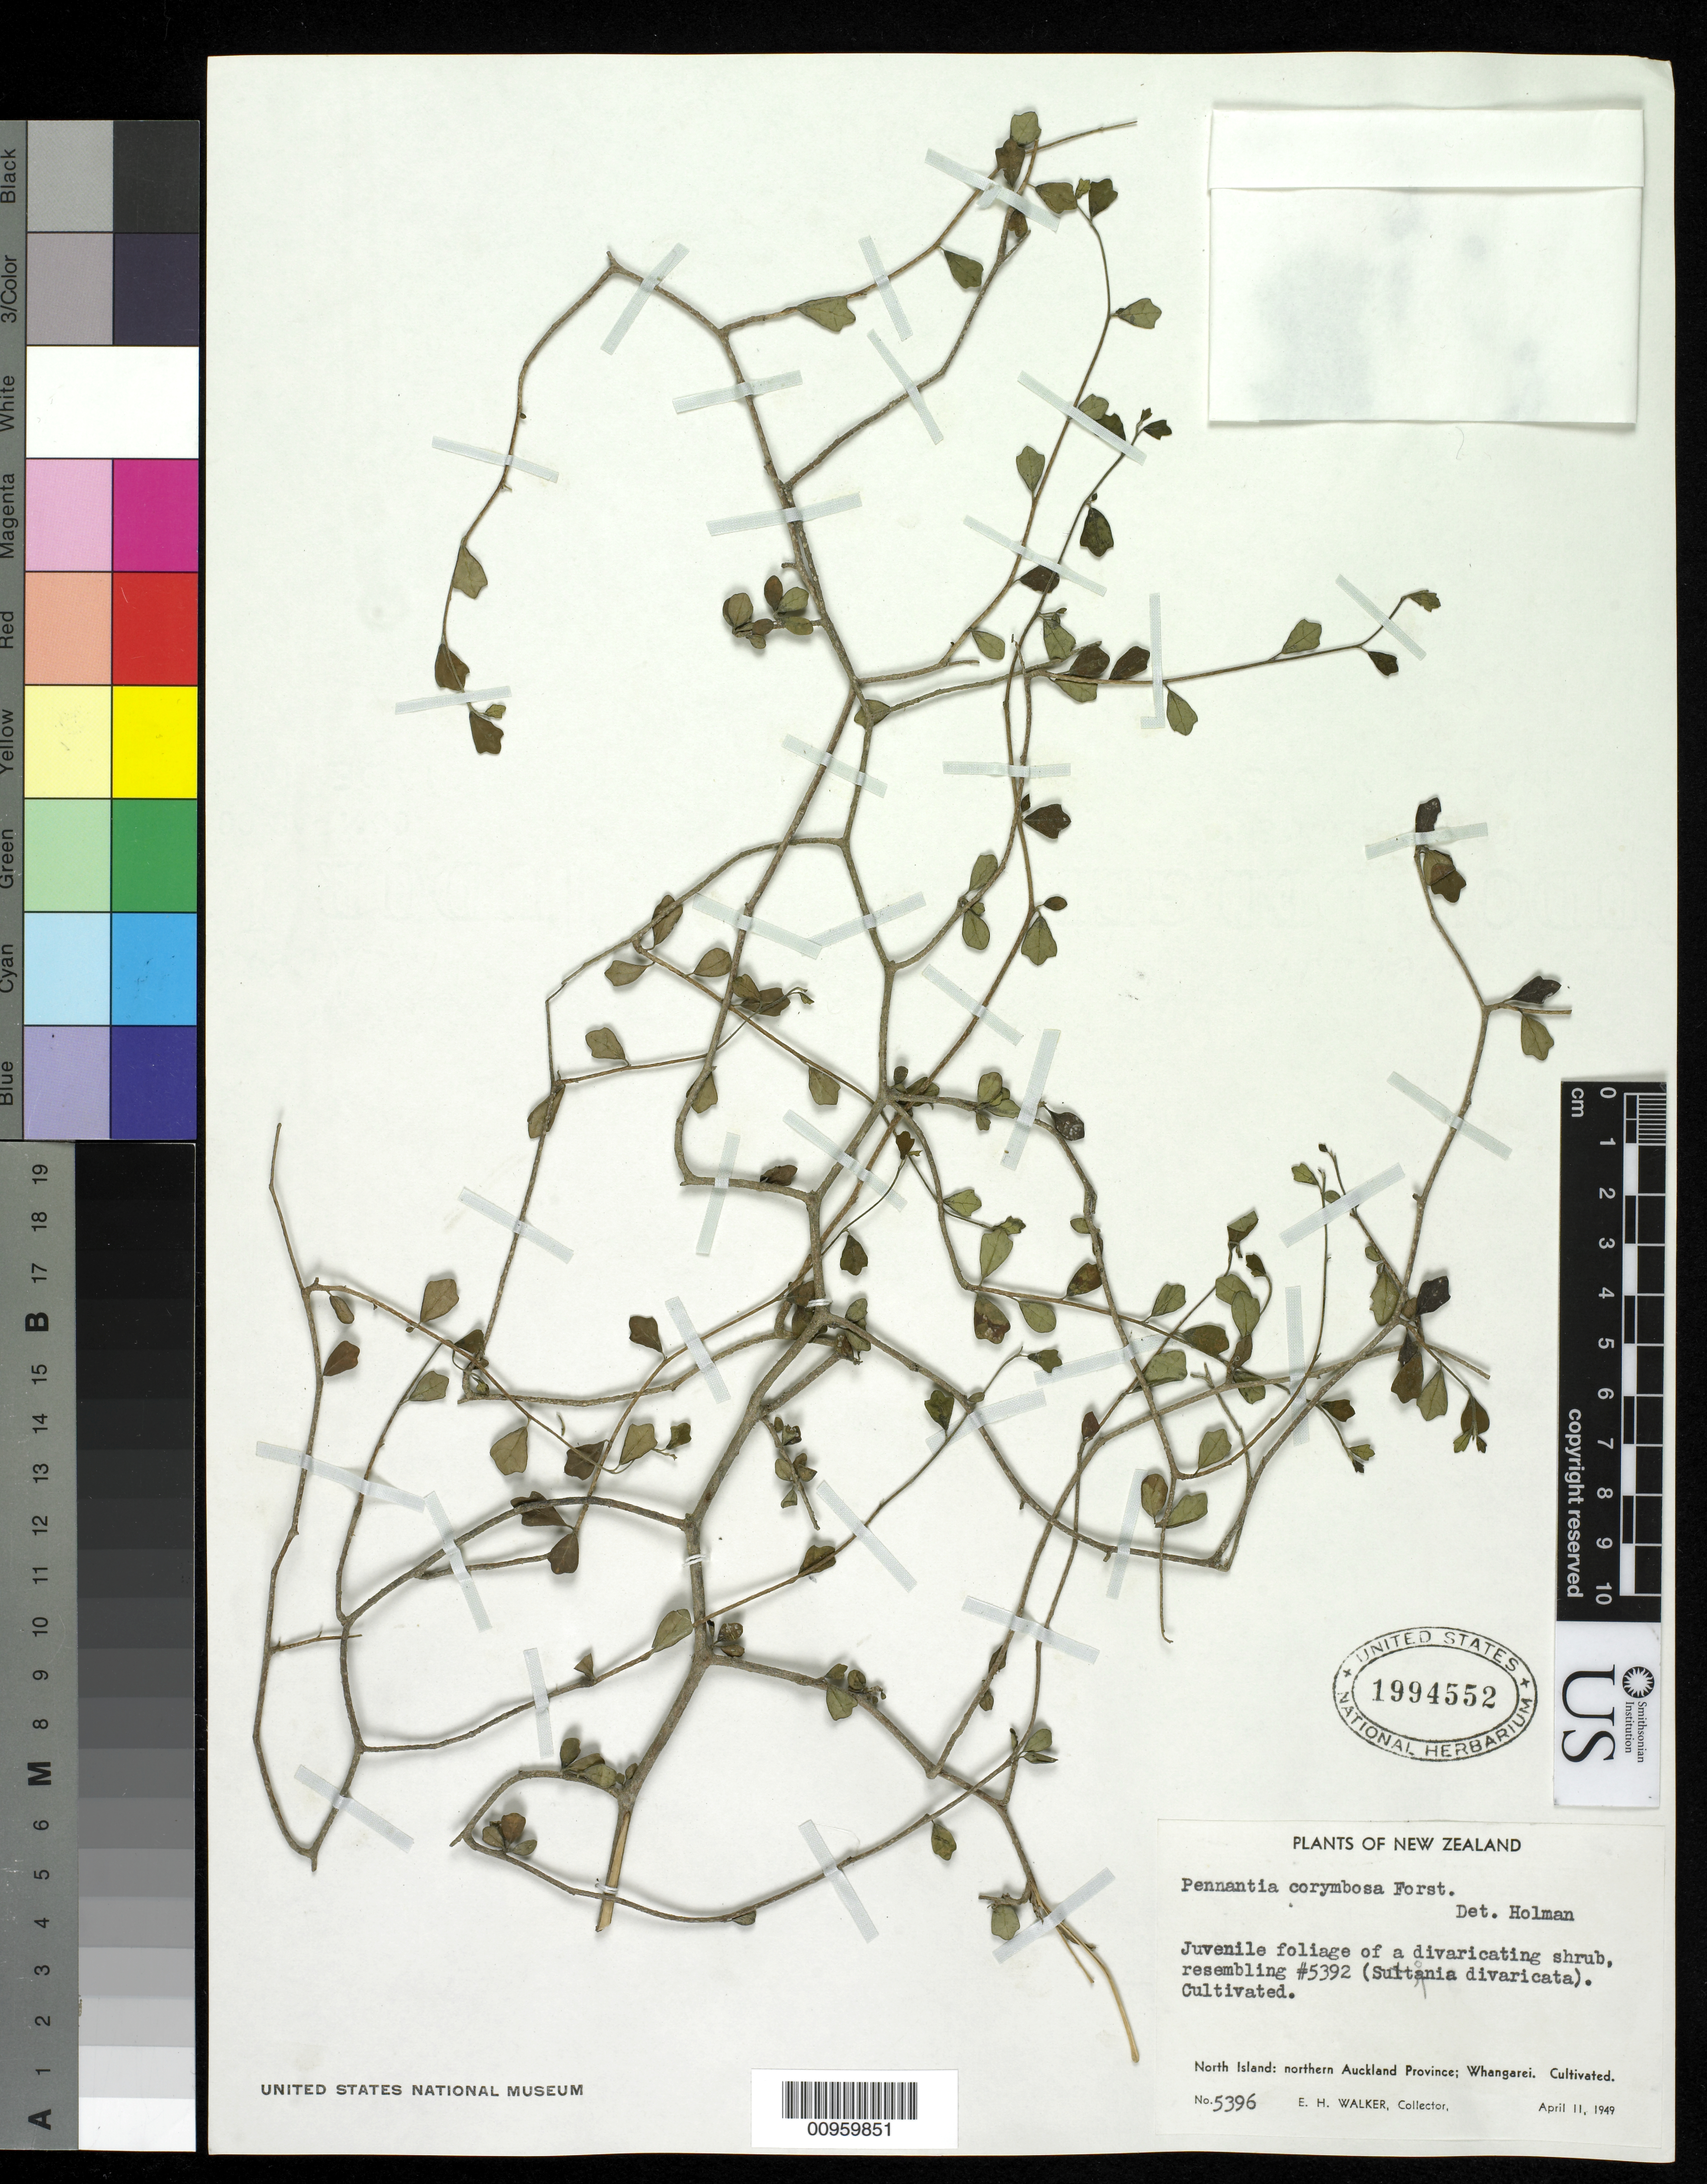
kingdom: Plantae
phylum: Tracheophyta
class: Magnoliopsida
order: Apiales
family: Pennantiaceae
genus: Pennantia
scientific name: Pennantia corymbosa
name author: J.R. Forst. & G. Forst.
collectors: E. H. Walker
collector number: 5396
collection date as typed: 11 Apr 1949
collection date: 1949-04-11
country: New Zealand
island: North Island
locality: N Auckland Province; Whangarei.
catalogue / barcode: US 1994552